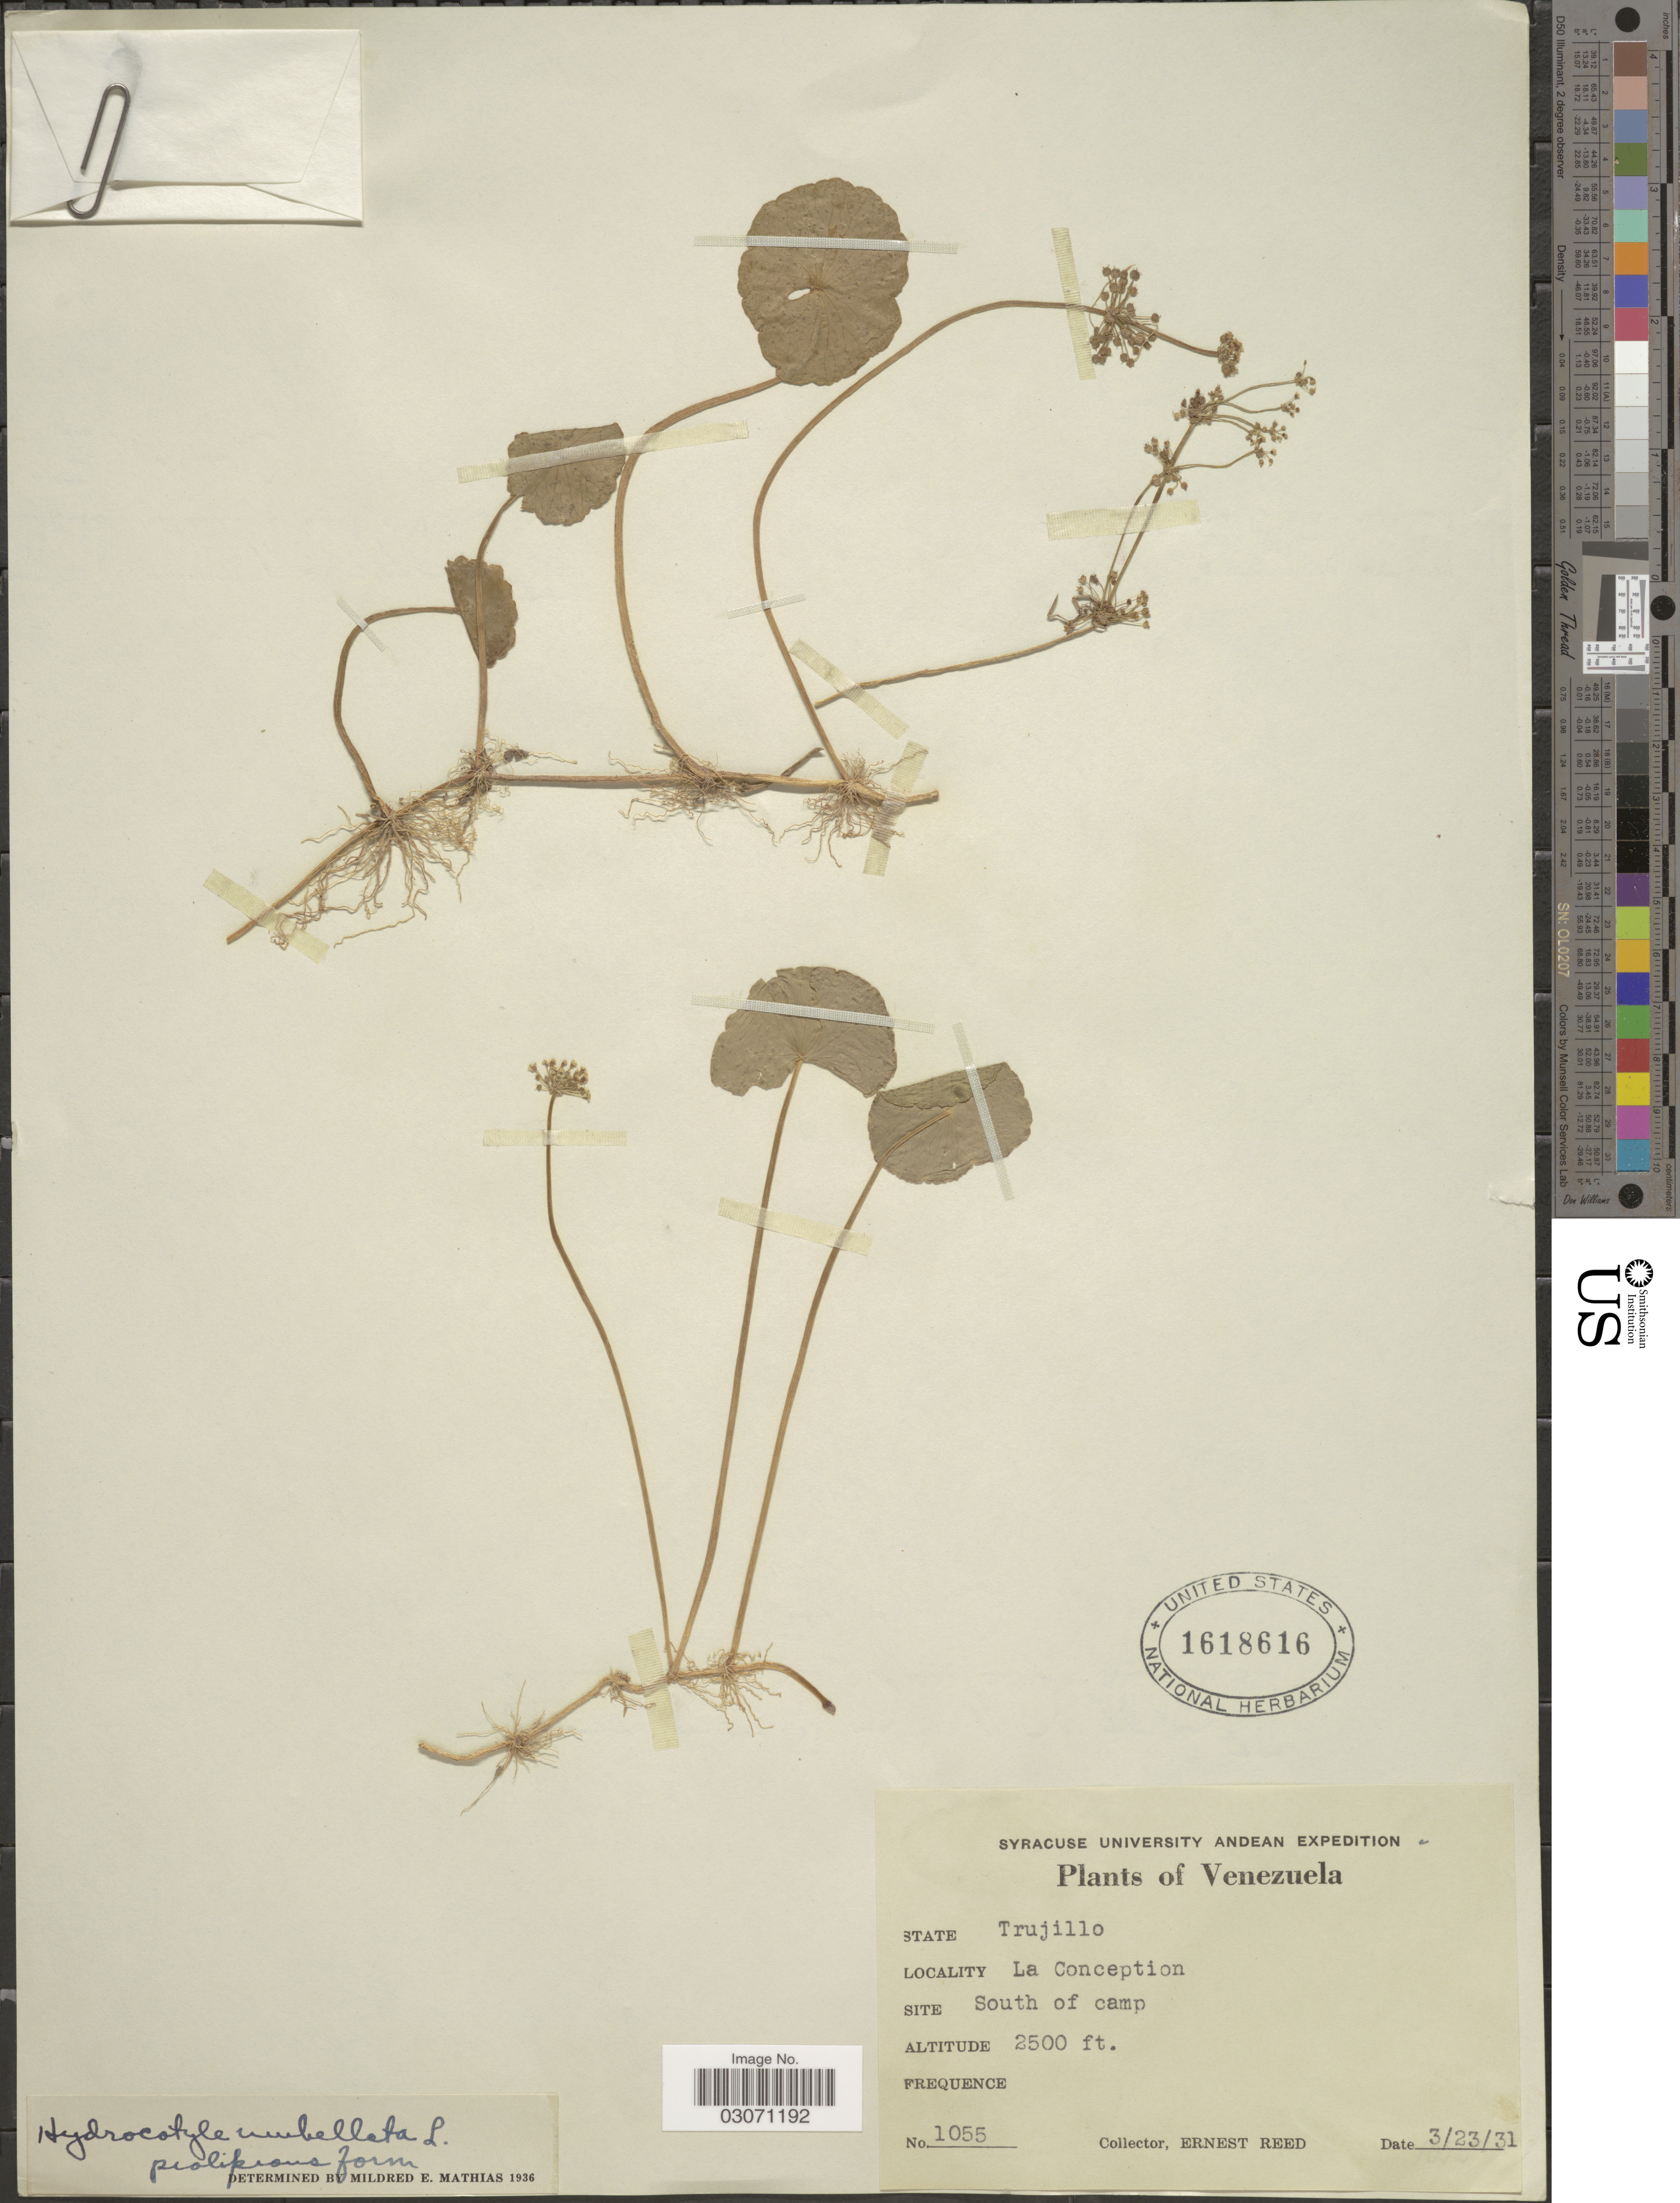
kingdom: Plantae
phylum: Tracheophyta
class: Magnoliopsida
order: Apiales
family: Araliaceae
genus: Hydrocotyle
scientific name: Hydrocotyle verticillata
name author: Thunb.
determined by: Mendoza, M.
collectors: E. Reed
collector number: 1055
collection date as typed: Transcribed d/m/y: 23/3/31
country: Venezuela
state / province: Trujillo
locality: La Conception, Site South of camp.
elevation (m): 762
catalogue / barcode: US 1618616